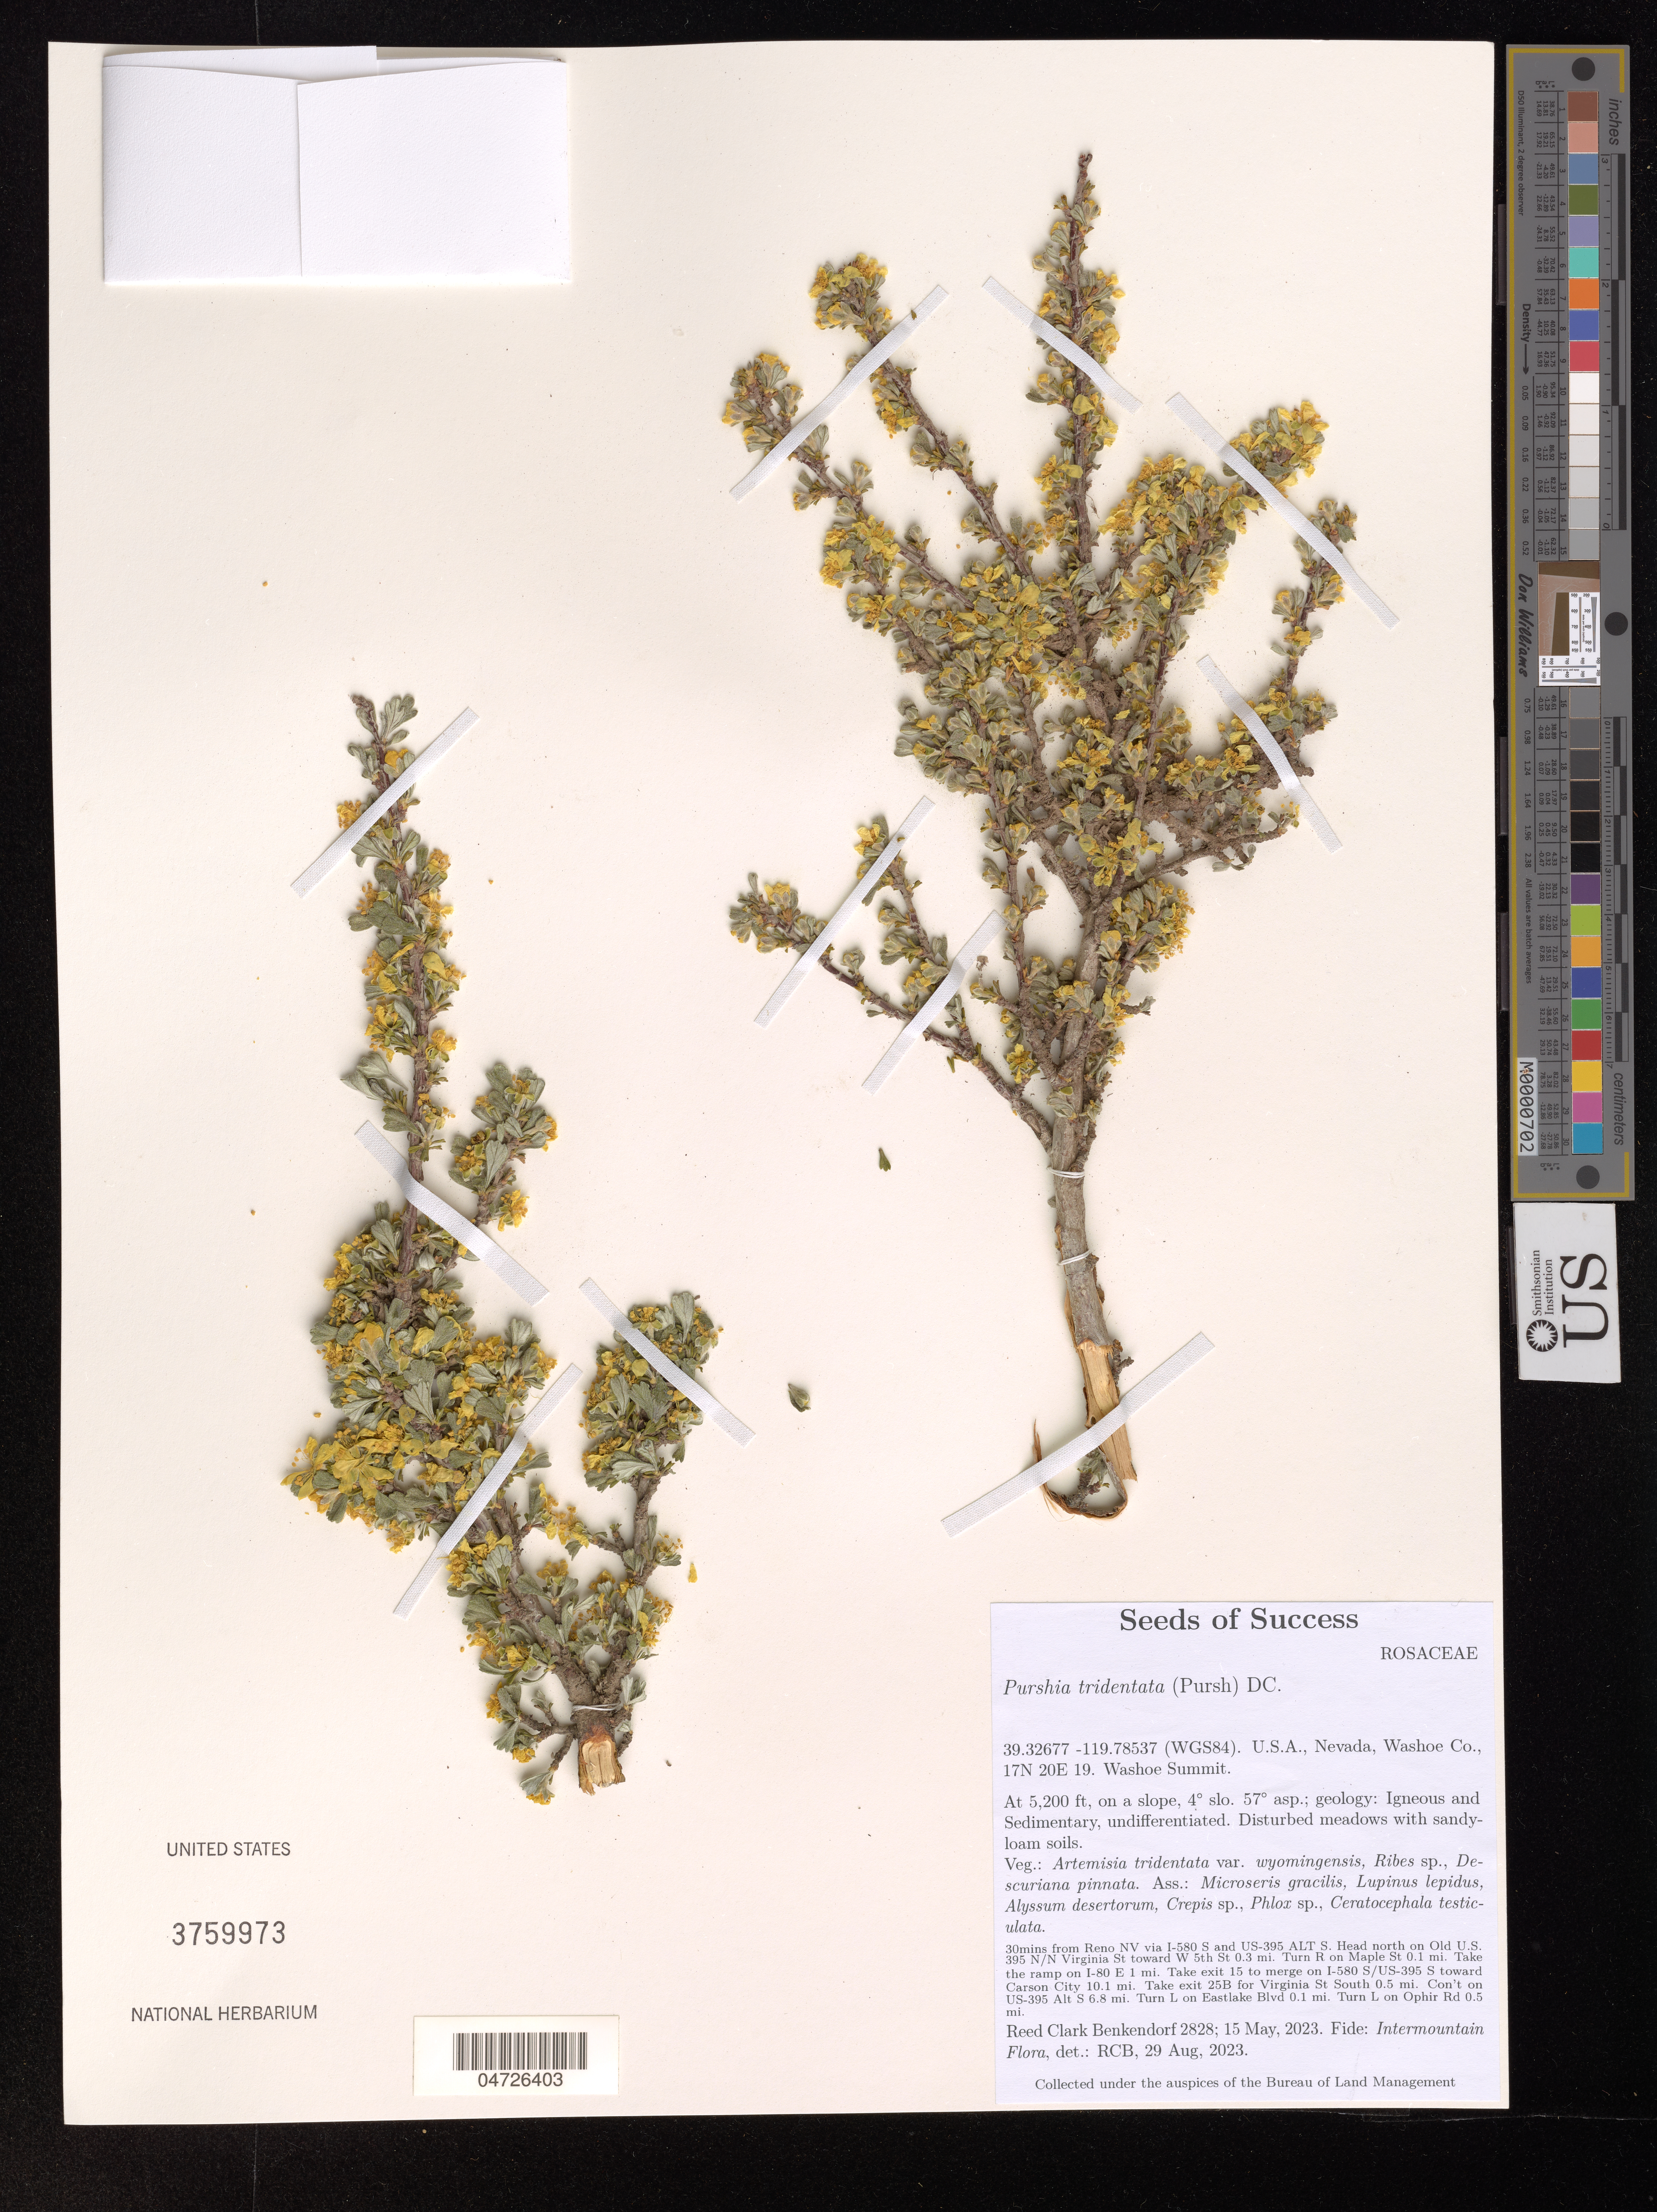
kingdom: Plantae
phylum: Tracheophyta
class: Magnoliopsida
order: Rosales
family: Rosaceae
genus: Purshia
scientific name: Purshia tridentata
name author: (Pursh) DC.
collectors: R. Benkendorf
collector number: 2828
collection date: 2023-05-15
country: United States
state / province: Nevada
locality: (WGS84), Washoe Co., 17N 20E 19. Washoe Summit. 30 mins from Reno NV via I-580 S and US-395 ALT S. Head north on Old U.S. 395 N/N Virginia St toward W 5th St 0.3 mi. Turn R on Maple St 0.1 mi. Take the ramp on I-80 E 1 mi. Take exit 15 to merge on I-580 S/US-395 S toward Carson City 10.1 mi. Take exit 25B for Virginia St South 0.5 mi. Con't on US-395 Alt S 6.8 mi. Turn L on Eastlake Blvd 0.1 mi. Turn L on Ophir Rd 0.5 mi.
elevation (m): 1585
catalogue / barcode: US 3759973